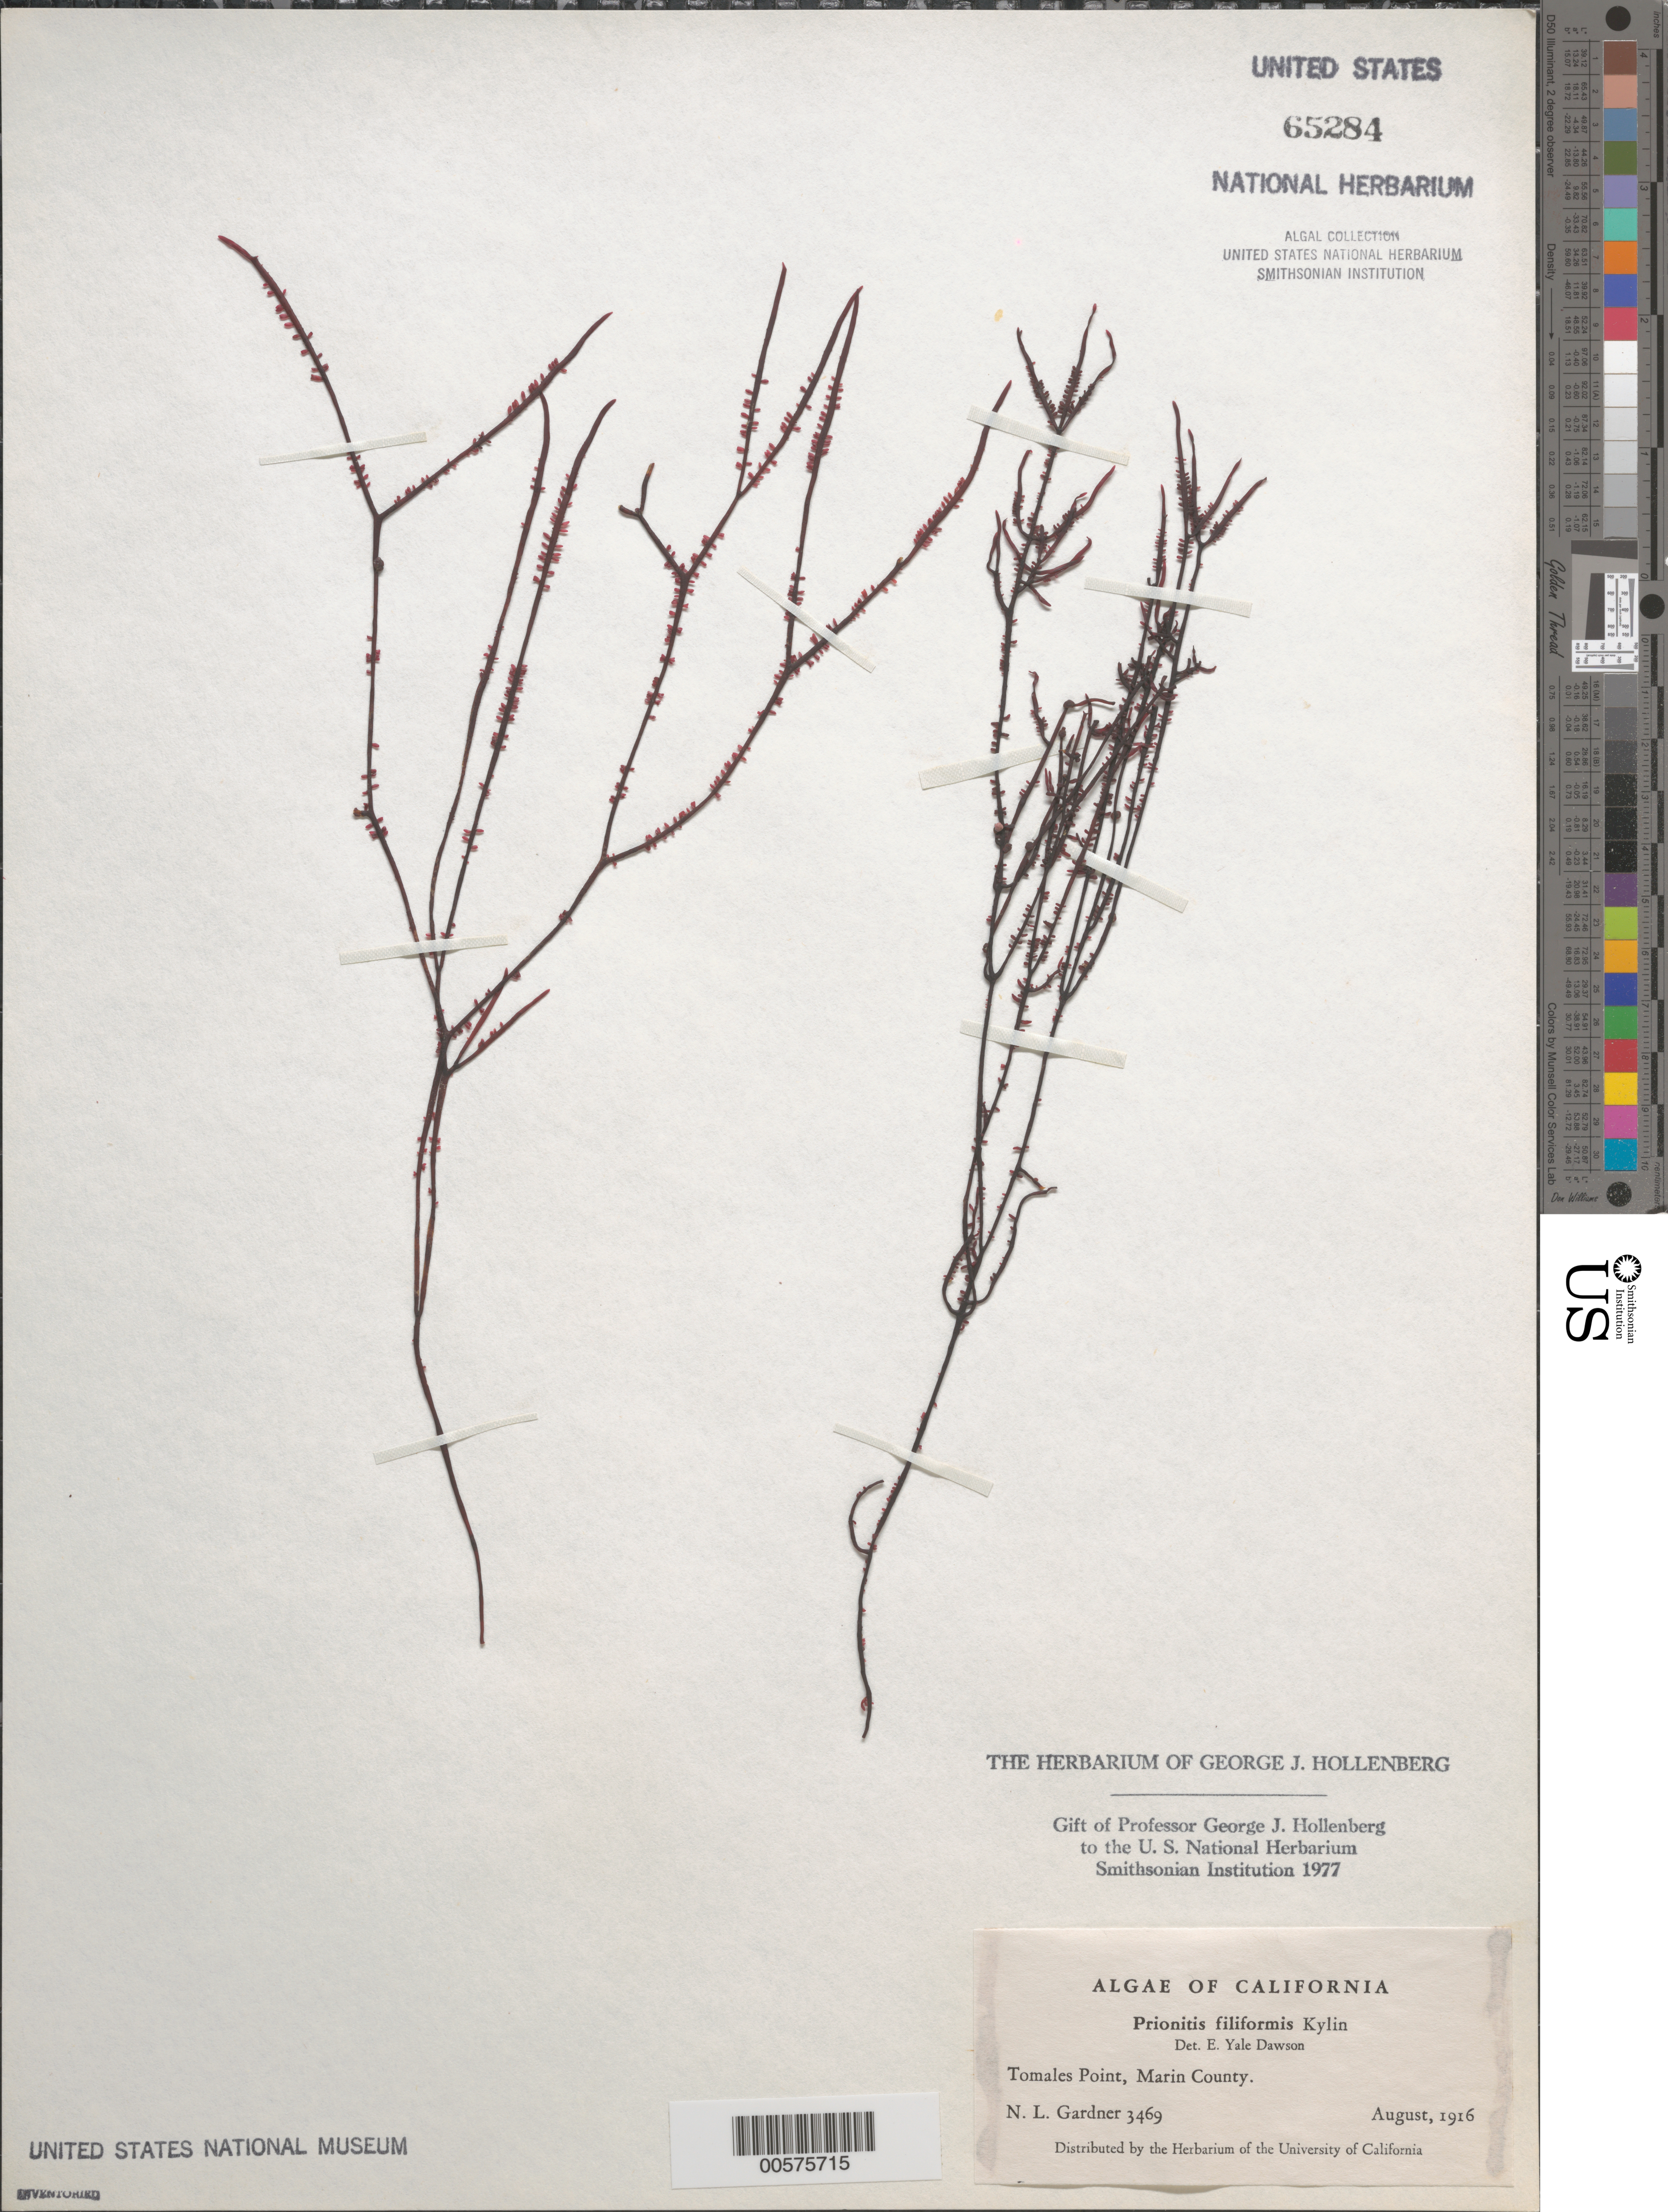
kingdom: Plantae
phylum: Rhodophyta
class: Florideophyceae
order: Halymeniales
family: Halymeniaceae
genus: Prionitis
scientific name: Prionitis filiformis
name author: Kylin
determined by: Dawson, E. Y.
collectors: N. Gardner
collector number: NLG 3469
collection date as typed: Aug 1916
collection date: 1916-08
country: United States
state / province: California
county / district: Marin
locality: Tomales Point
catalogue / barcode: US 65284